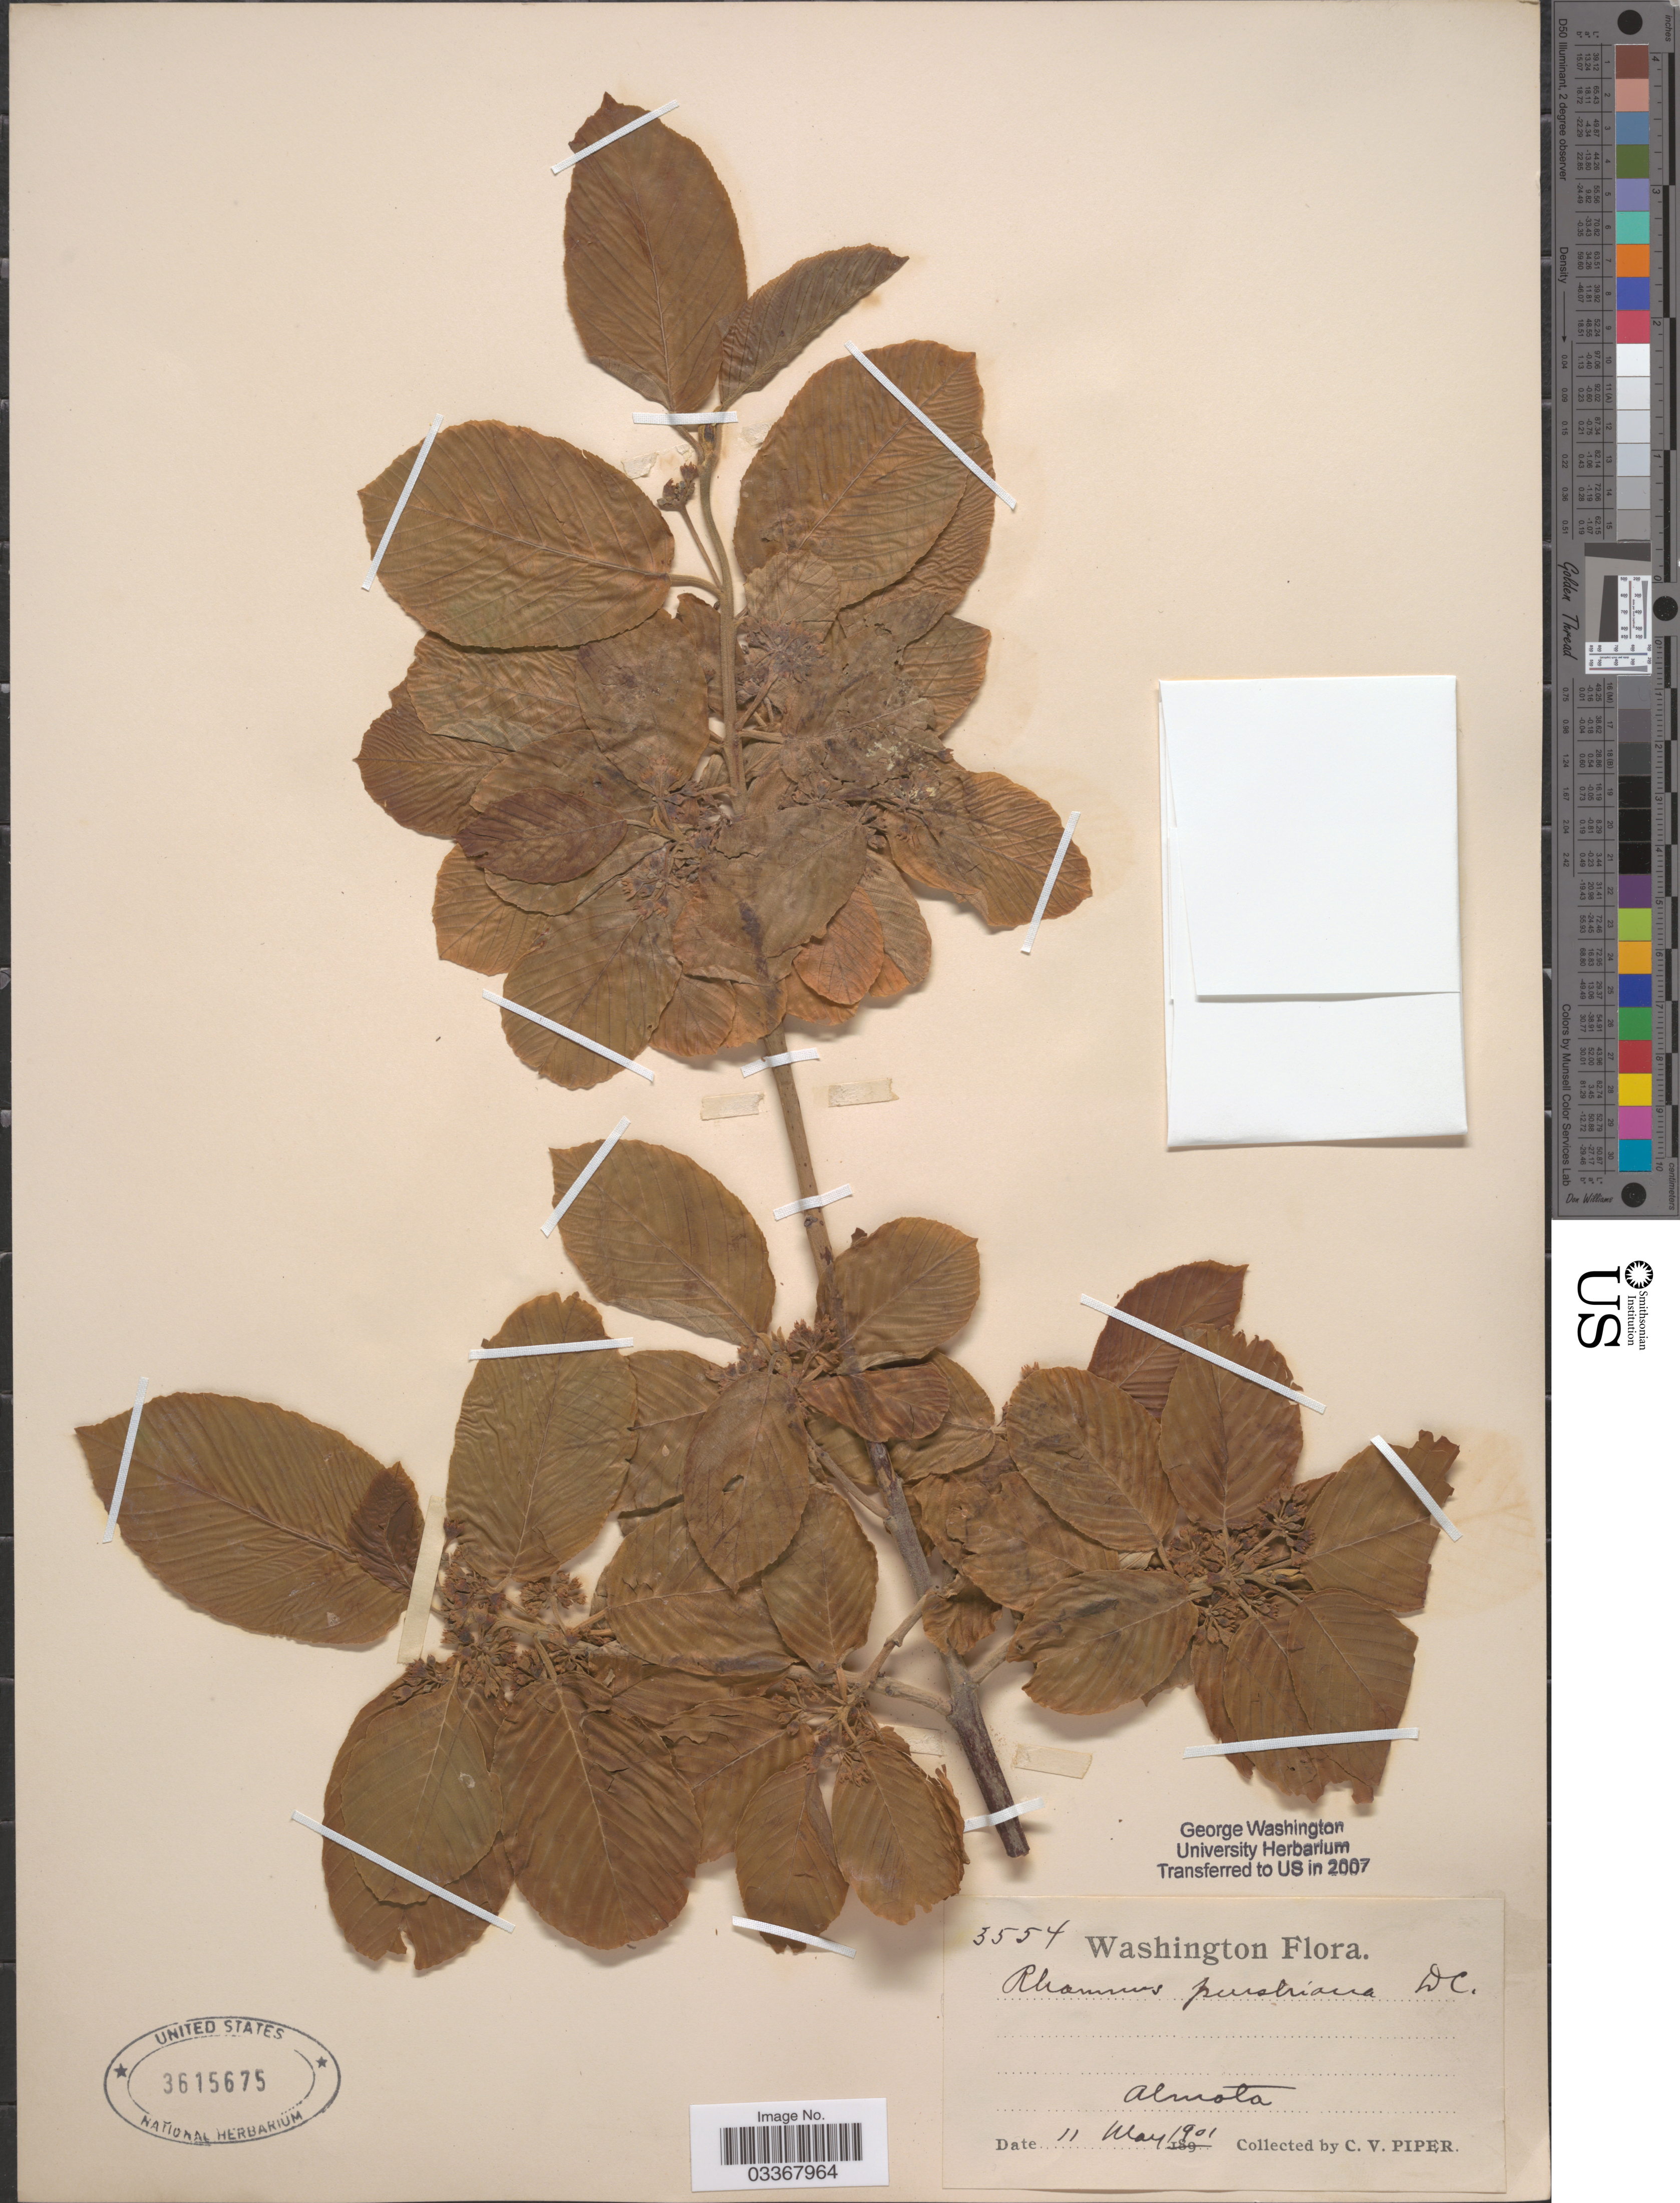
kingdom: Plantae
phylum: Tracheophyta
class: Magnoliopsida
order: Rosales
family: Rhamnaceae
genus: Frangula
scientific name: Frangula purshiana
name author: (DC.) A. Gray ex J.G. Cooper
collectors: C. V. Piper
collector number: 3554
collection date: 1901-05-11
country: United States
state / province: Washington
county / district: Whitman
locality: Almota.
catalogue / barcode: US 3615675